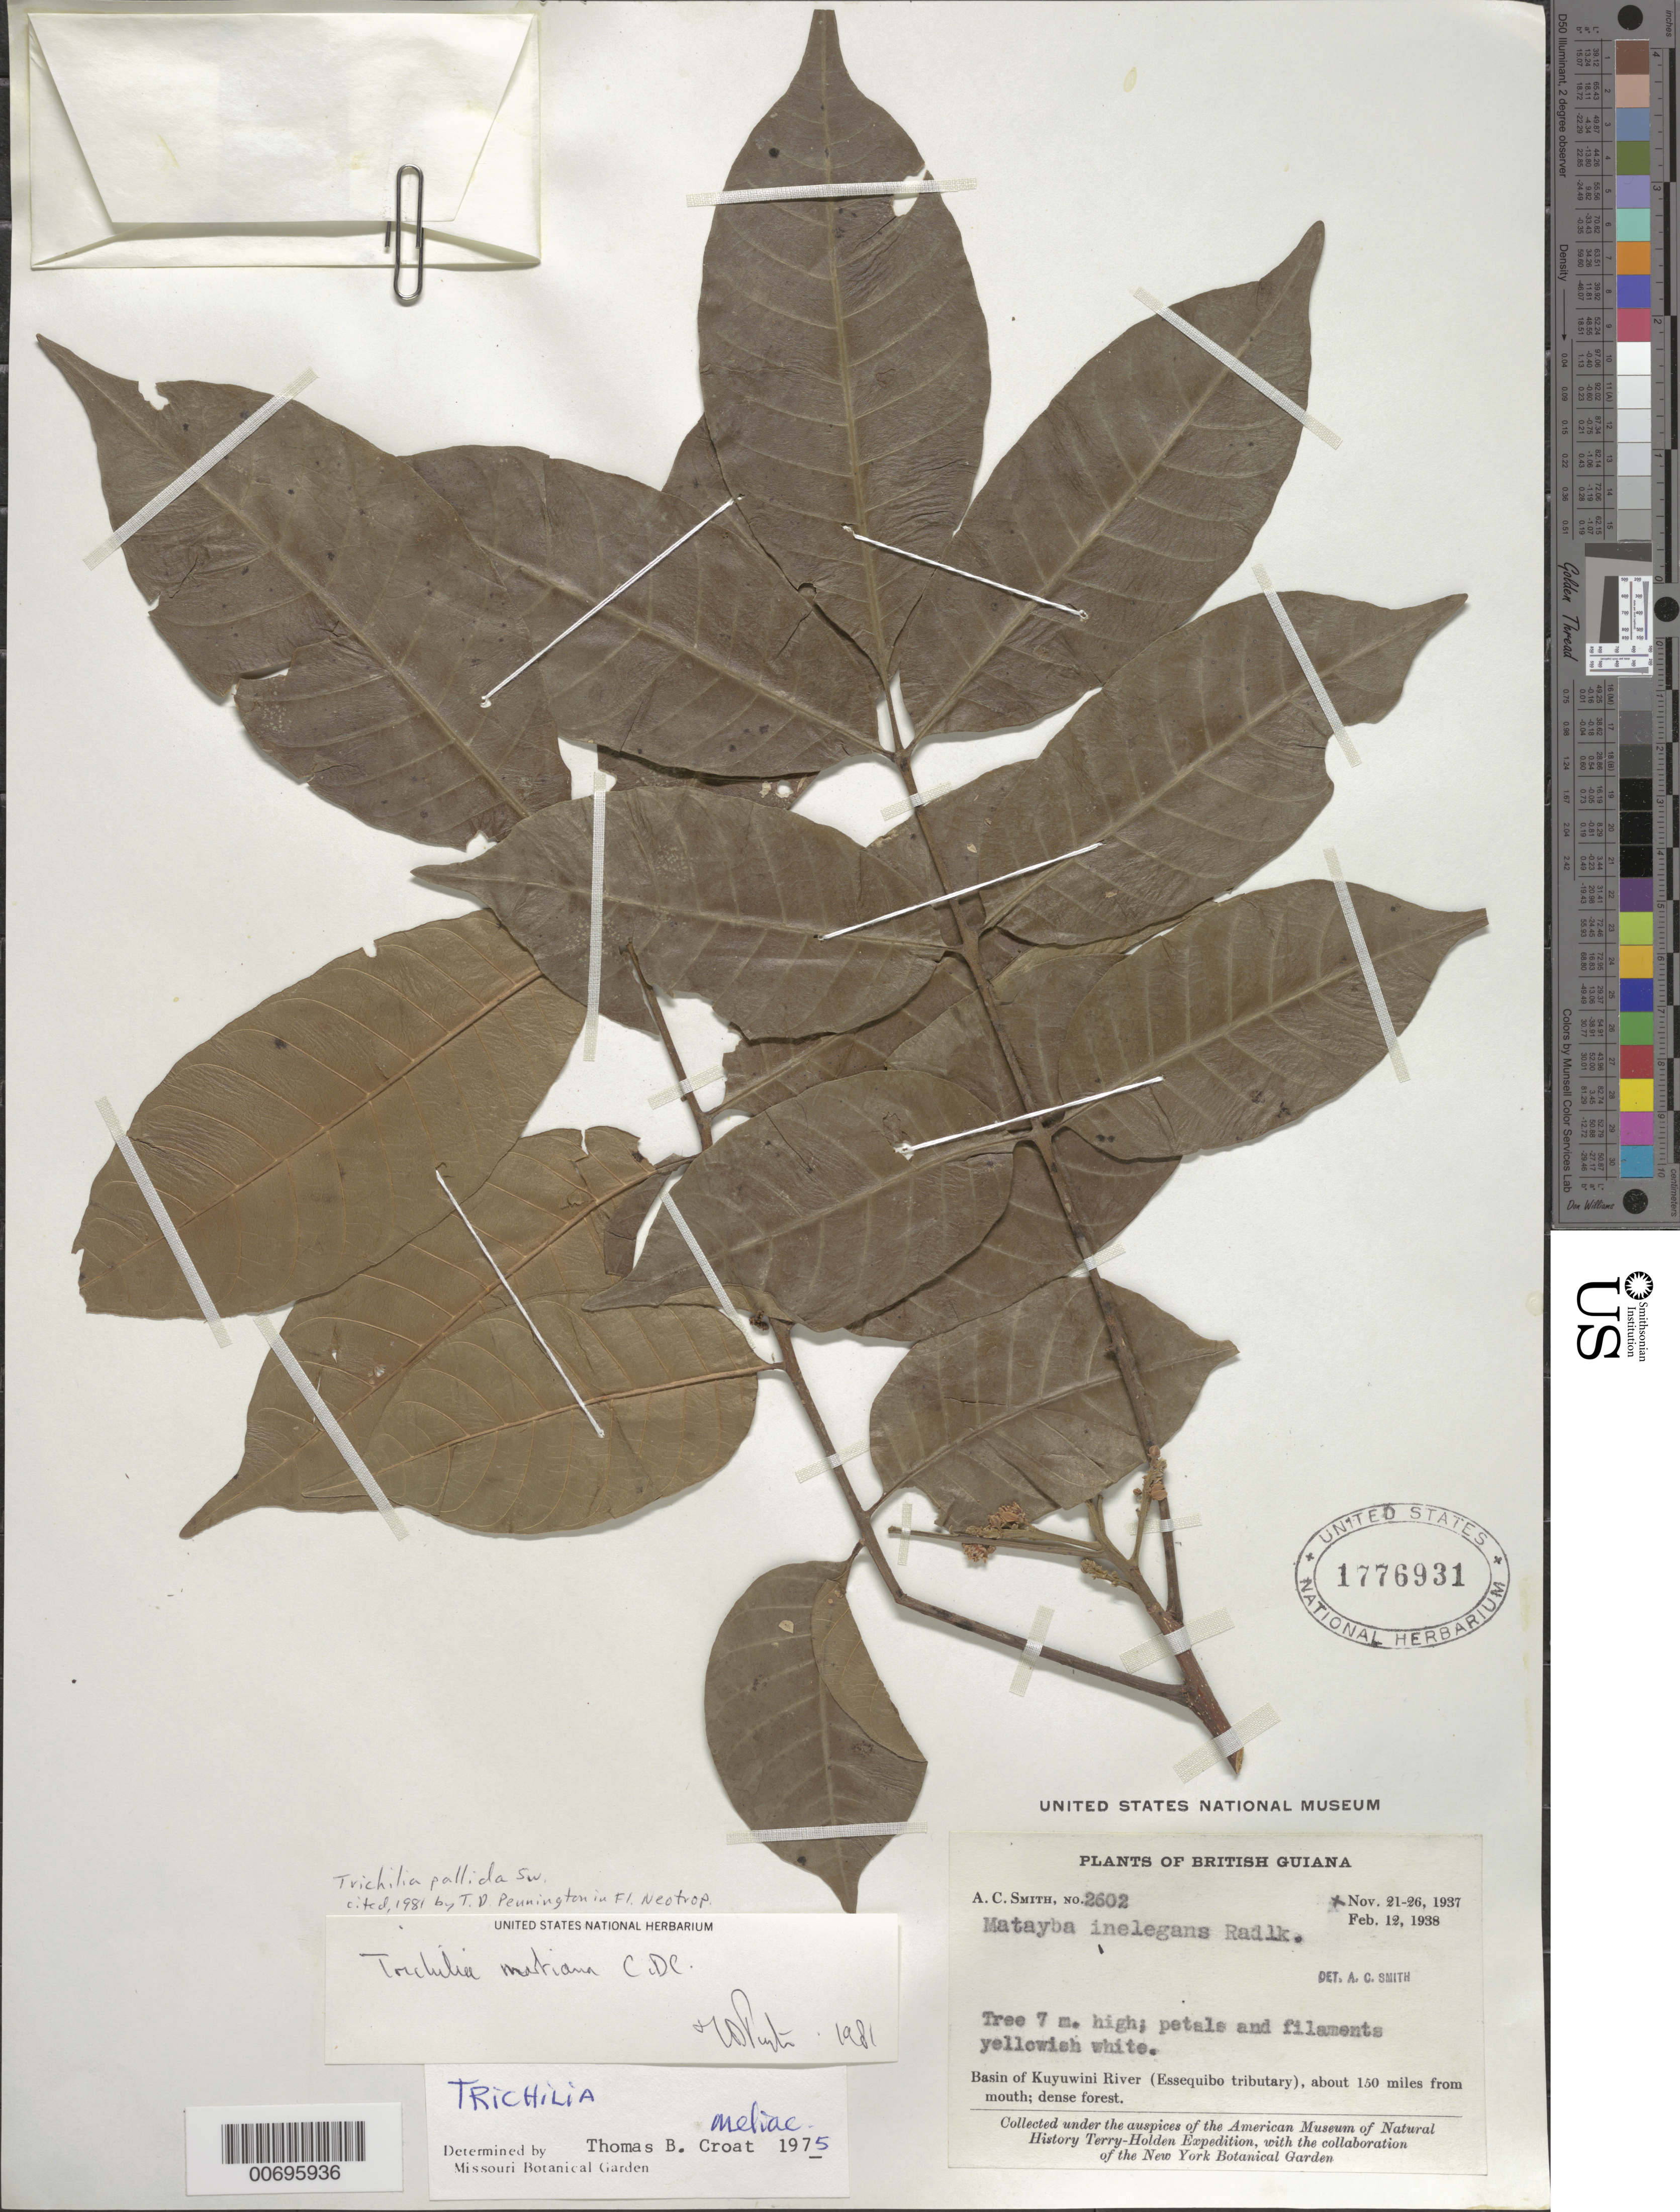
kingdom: Plantae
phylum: Tracheophyta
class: Magnoliopsida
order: Sapindales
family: Meliaceae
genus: Trichilia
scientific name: Trichilia pallida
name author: Sw.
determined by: Pennington, T. D., (K)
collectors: A. C. Smith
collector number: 2602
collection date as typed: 21-Nov-37 to 26-Nov-37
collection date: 1937-11-21/1937-11-26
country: Guyana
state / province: U. Takutu-U. Essequibo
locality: Kuyuwini River Basin (Essequibo River tributary), about 150 mi. from mouth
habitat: Dense forest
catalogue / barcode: US 1776931